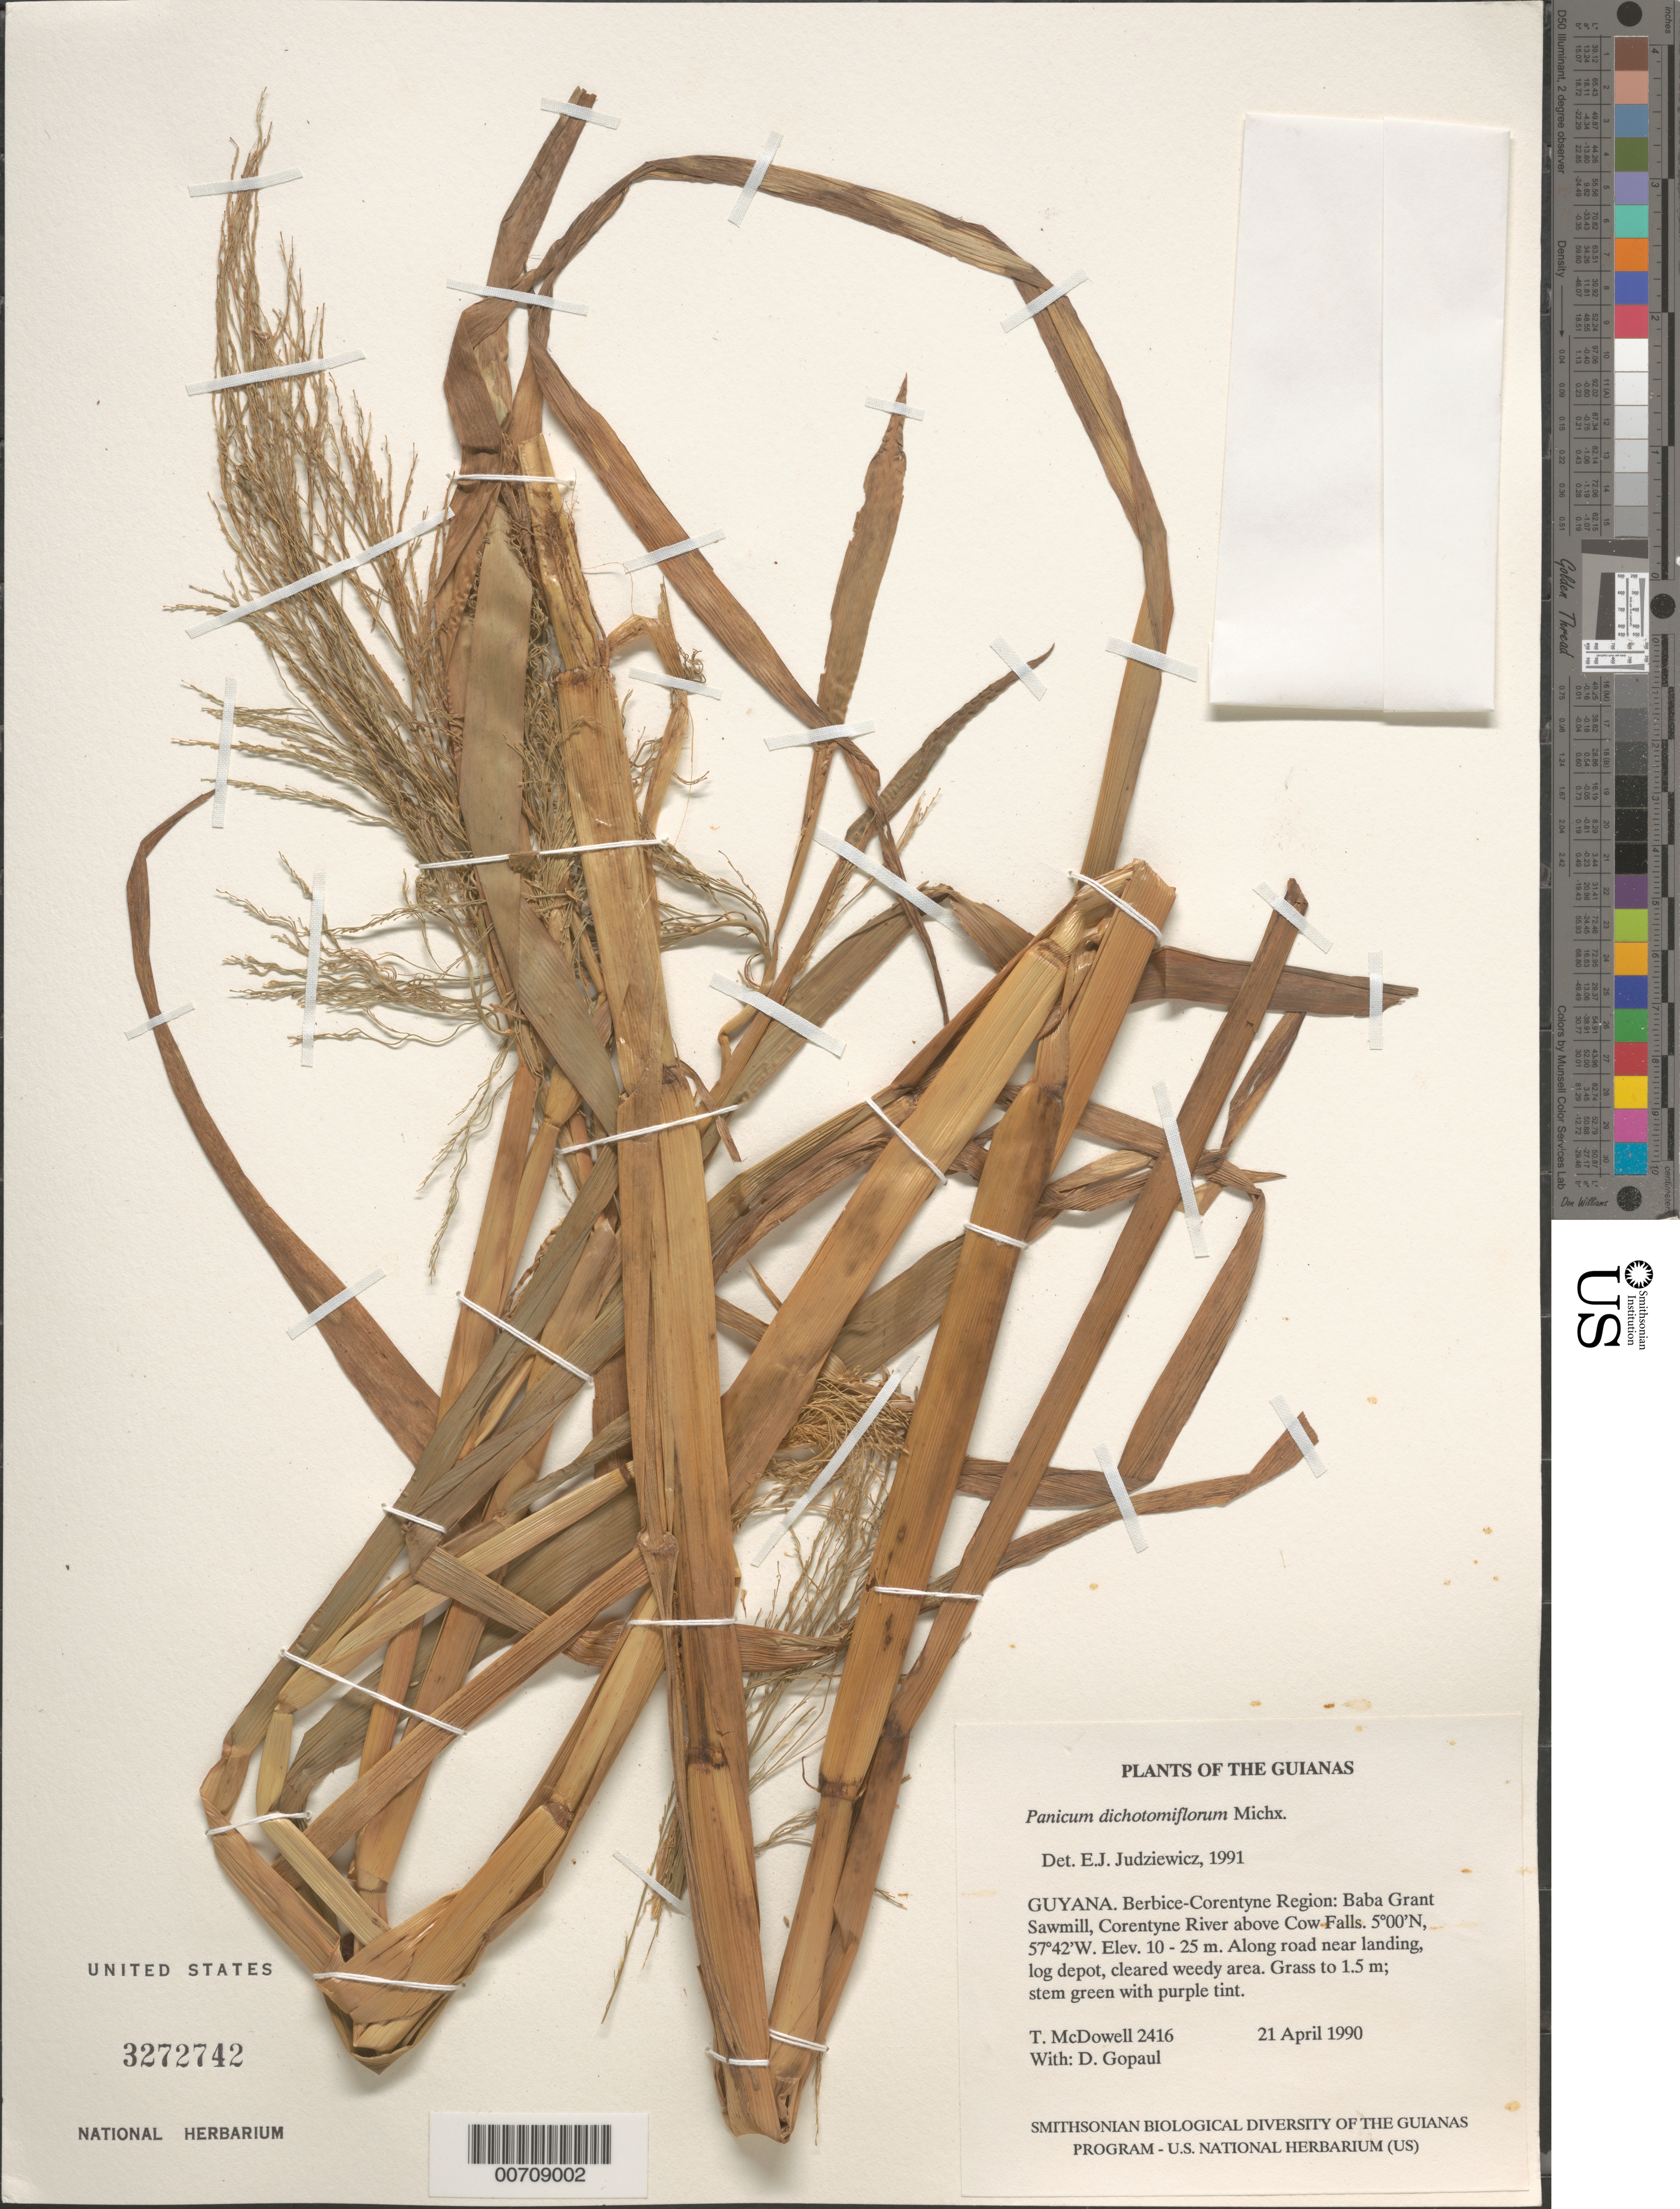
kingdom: Plantae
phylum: Tracheophyta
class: Liliopsida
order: Poales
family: Poaceae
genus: Panicum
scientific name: Panicum dichotomiflorum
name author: Michx.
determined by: Judziewicz, E. J.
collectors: T. McDowell & D. Gopaul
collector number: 2416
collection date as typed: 21 April 1990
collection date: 1990-04-21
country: Guyana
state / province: E. Berbice-Corentyne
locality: Baba Grant Sawmill, Corentyne River above Cow Falls. Along road near landing & in log depot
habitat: Cleared weedy area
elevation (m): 10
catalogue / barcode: US 3272742